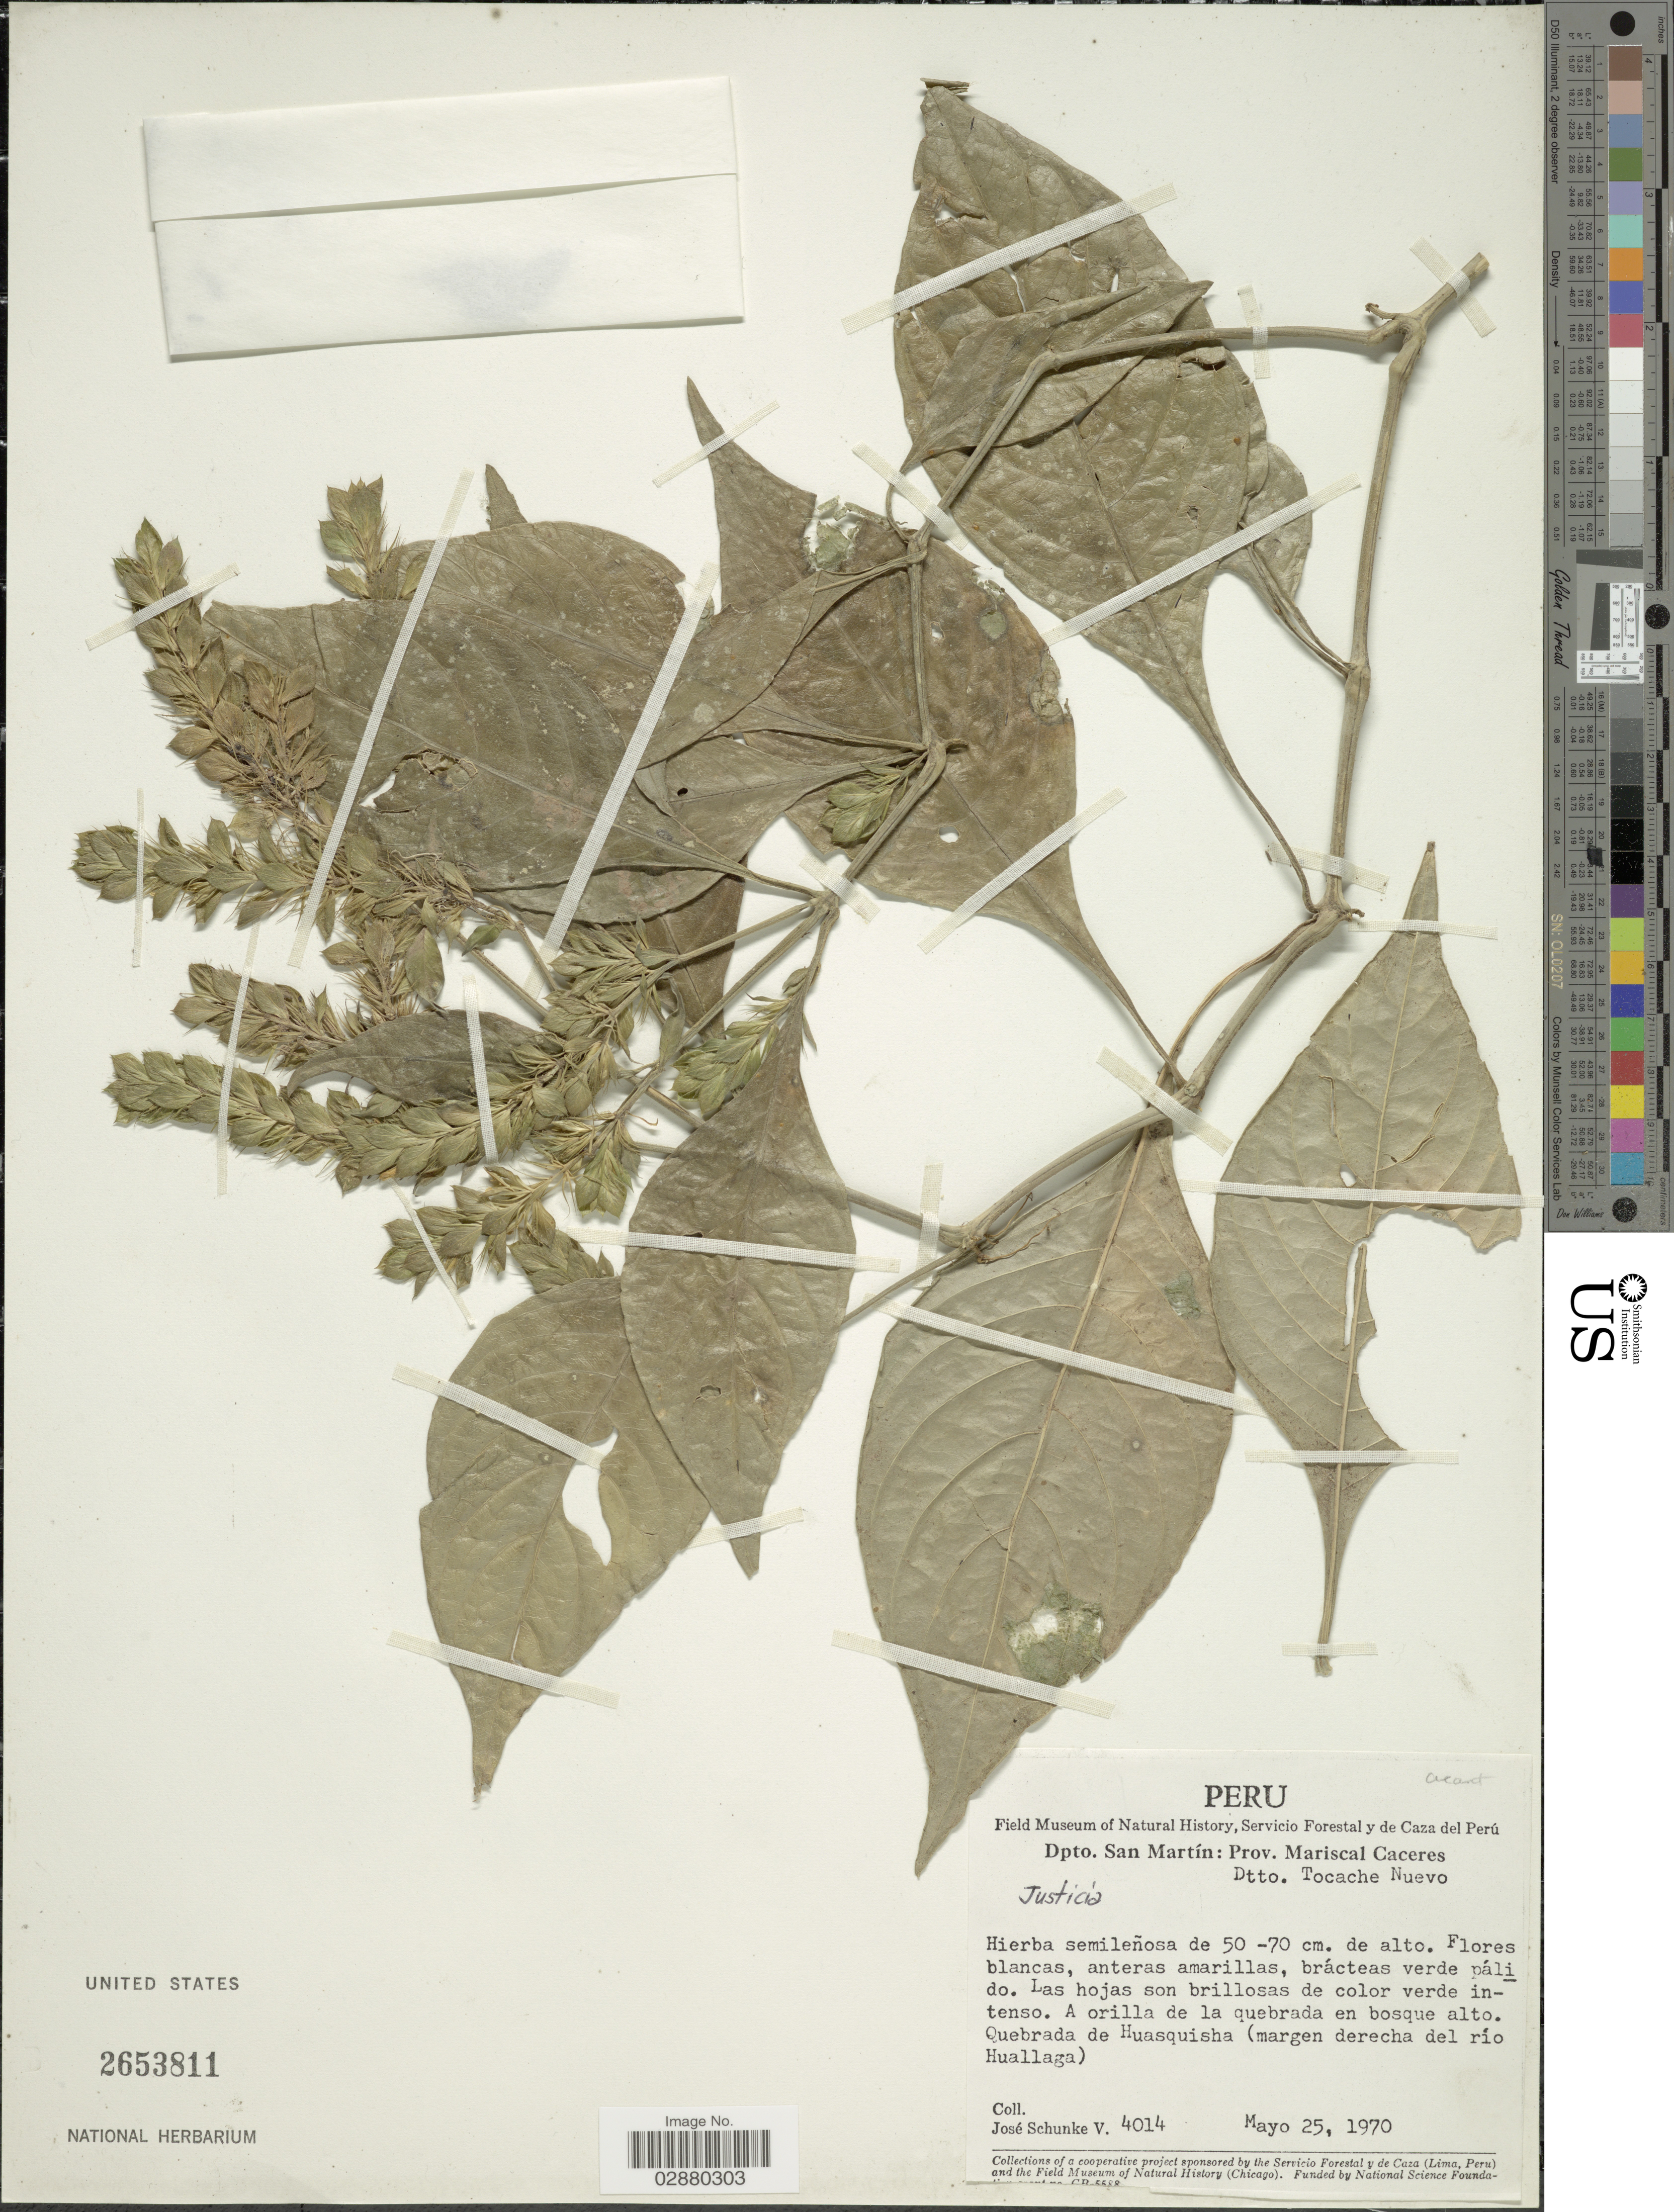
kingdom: Plantae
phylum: Tracheophyta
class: Magnoliopsida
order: Lamiales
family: Acanthaceae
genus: Justicia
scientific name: Justicia radicans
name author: Vahl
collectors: J. Schunke Vigo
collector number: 4014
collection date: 1970-05-25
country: Peru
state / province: San Martín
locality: Dpto. San Martín: Prov. Mariscal Caceres, Dtto. Tocache Nuevo. Quebrada de Huasquisha (margen derecha del río Huallaga).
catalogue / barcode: US 2653811